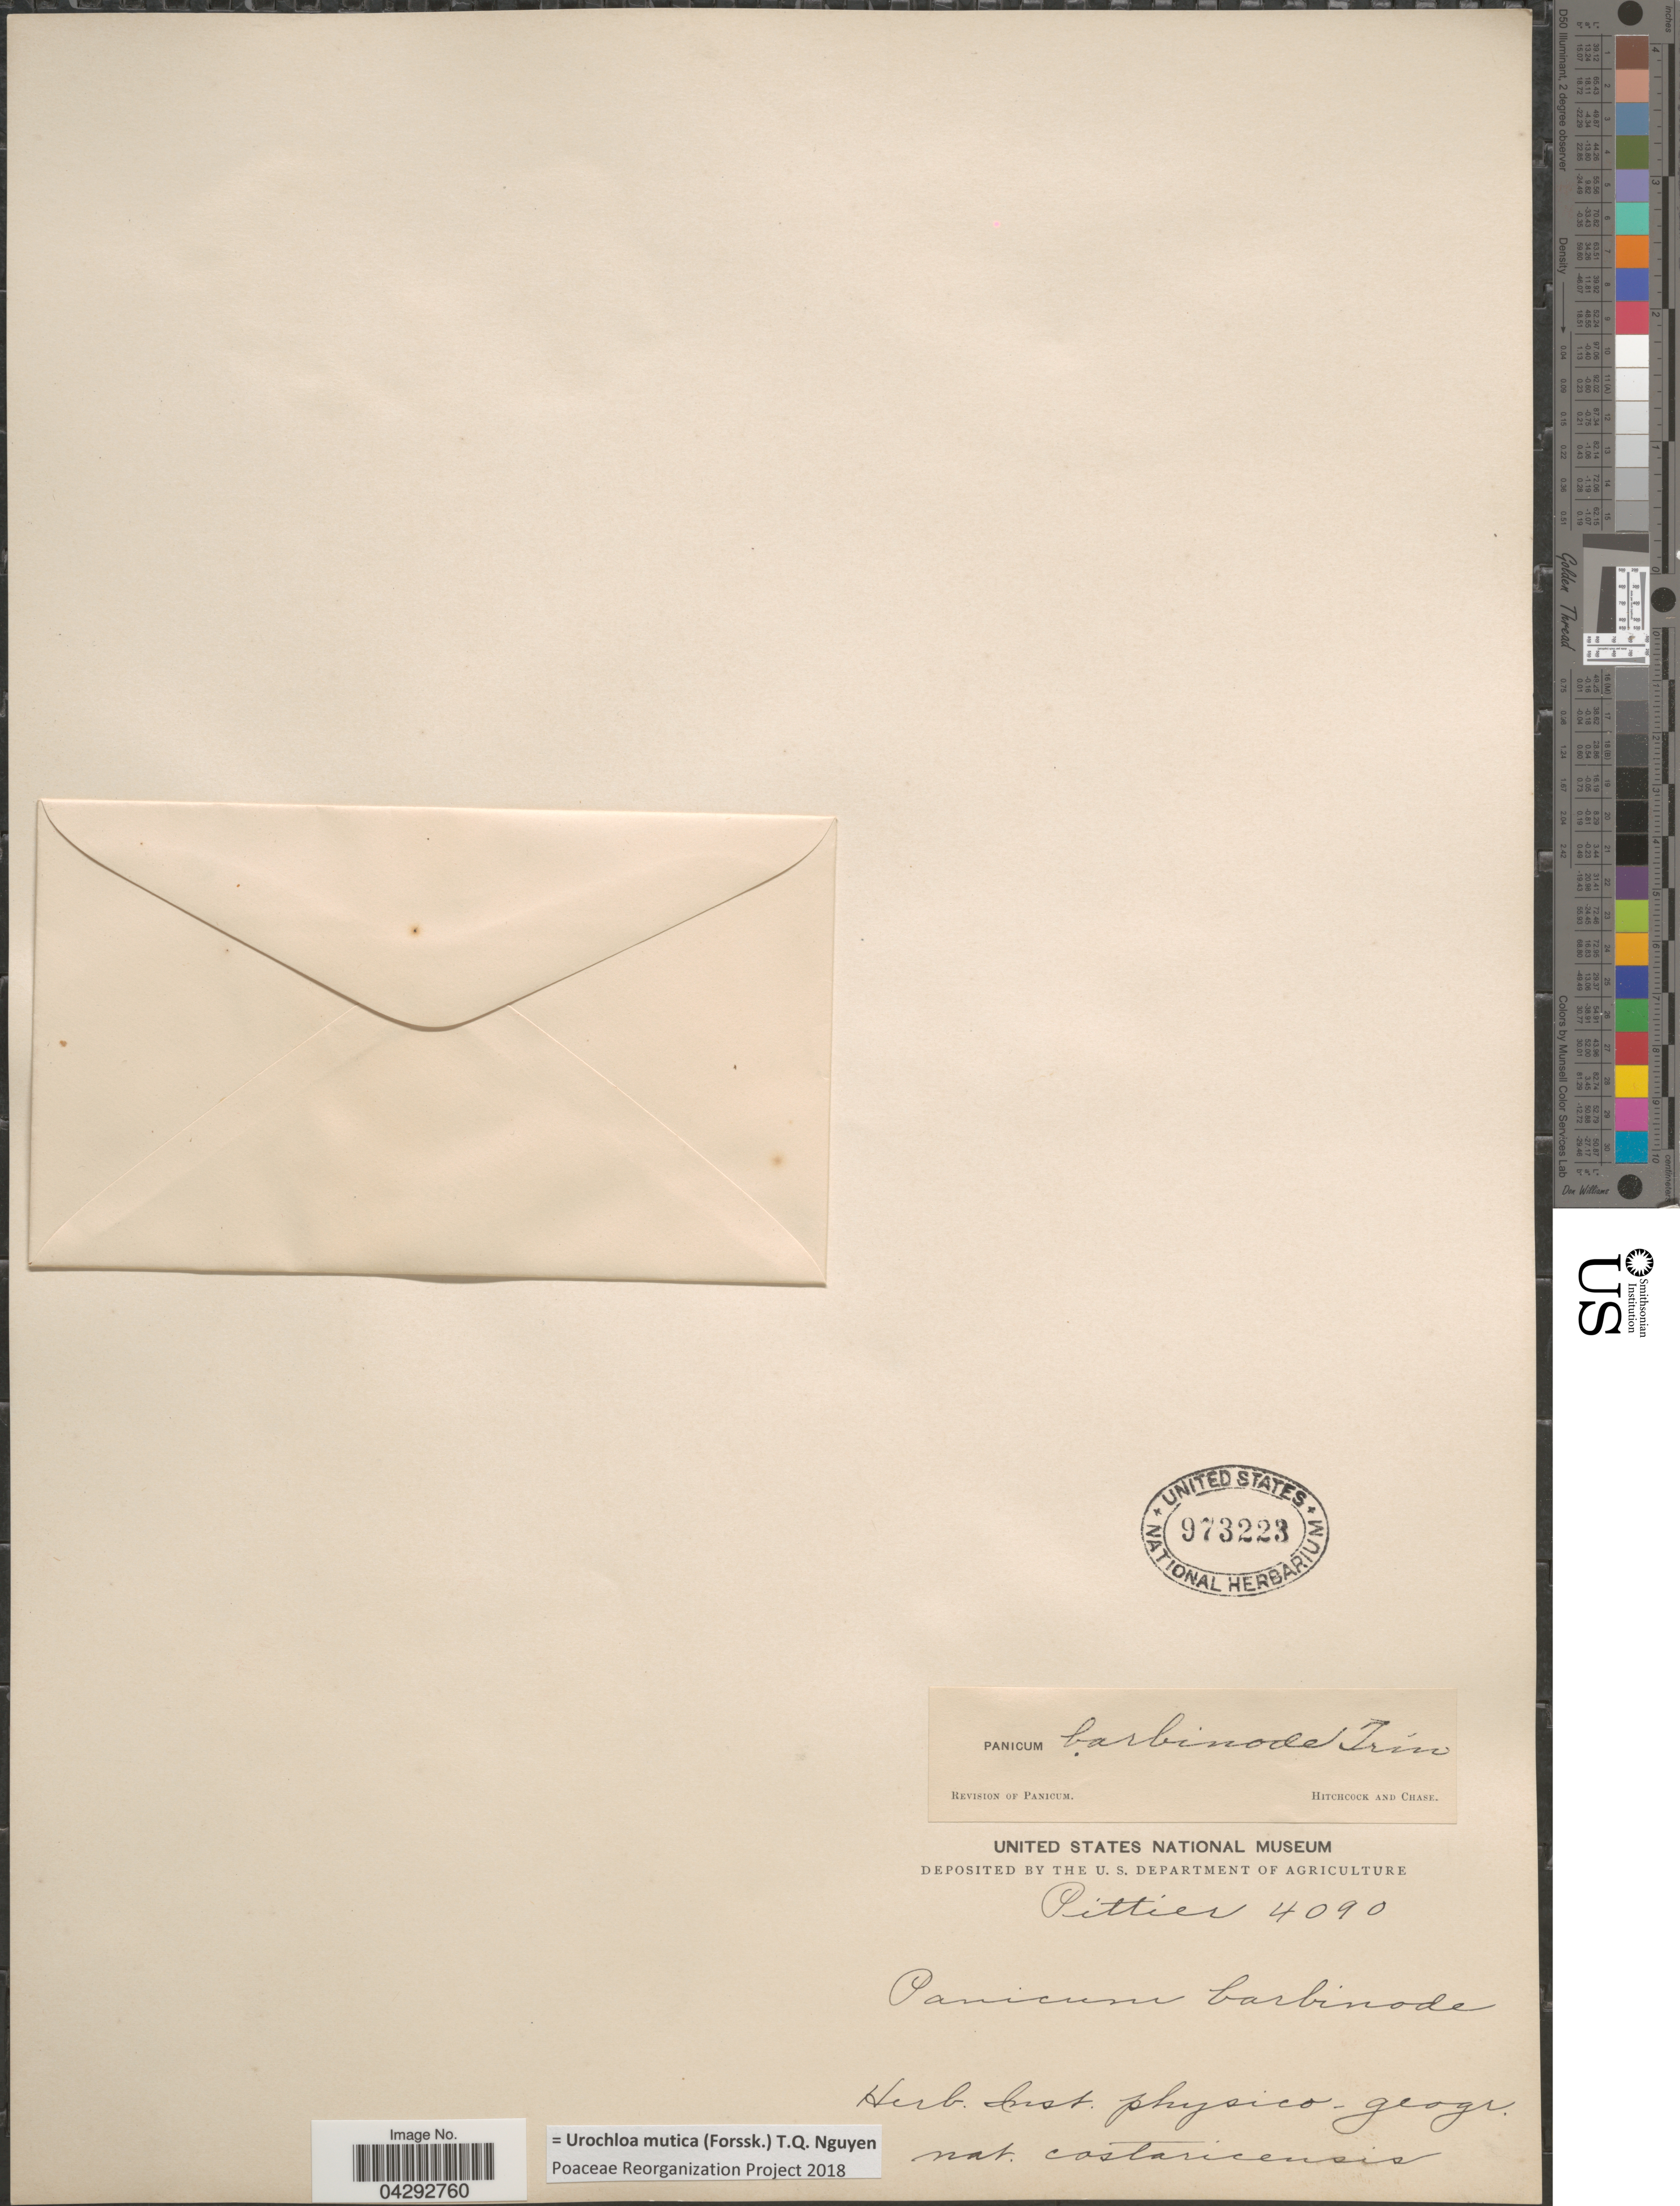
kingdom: Plantae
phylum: Tracheophyta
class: Liliopsida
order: Poales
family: Poaceae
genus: Urochloa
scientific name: Urochloa mutica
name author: (Forssk.) T.Q. Nguyen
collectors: Pittier, --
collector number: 4090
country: Costa Rica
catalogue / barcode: US 973223